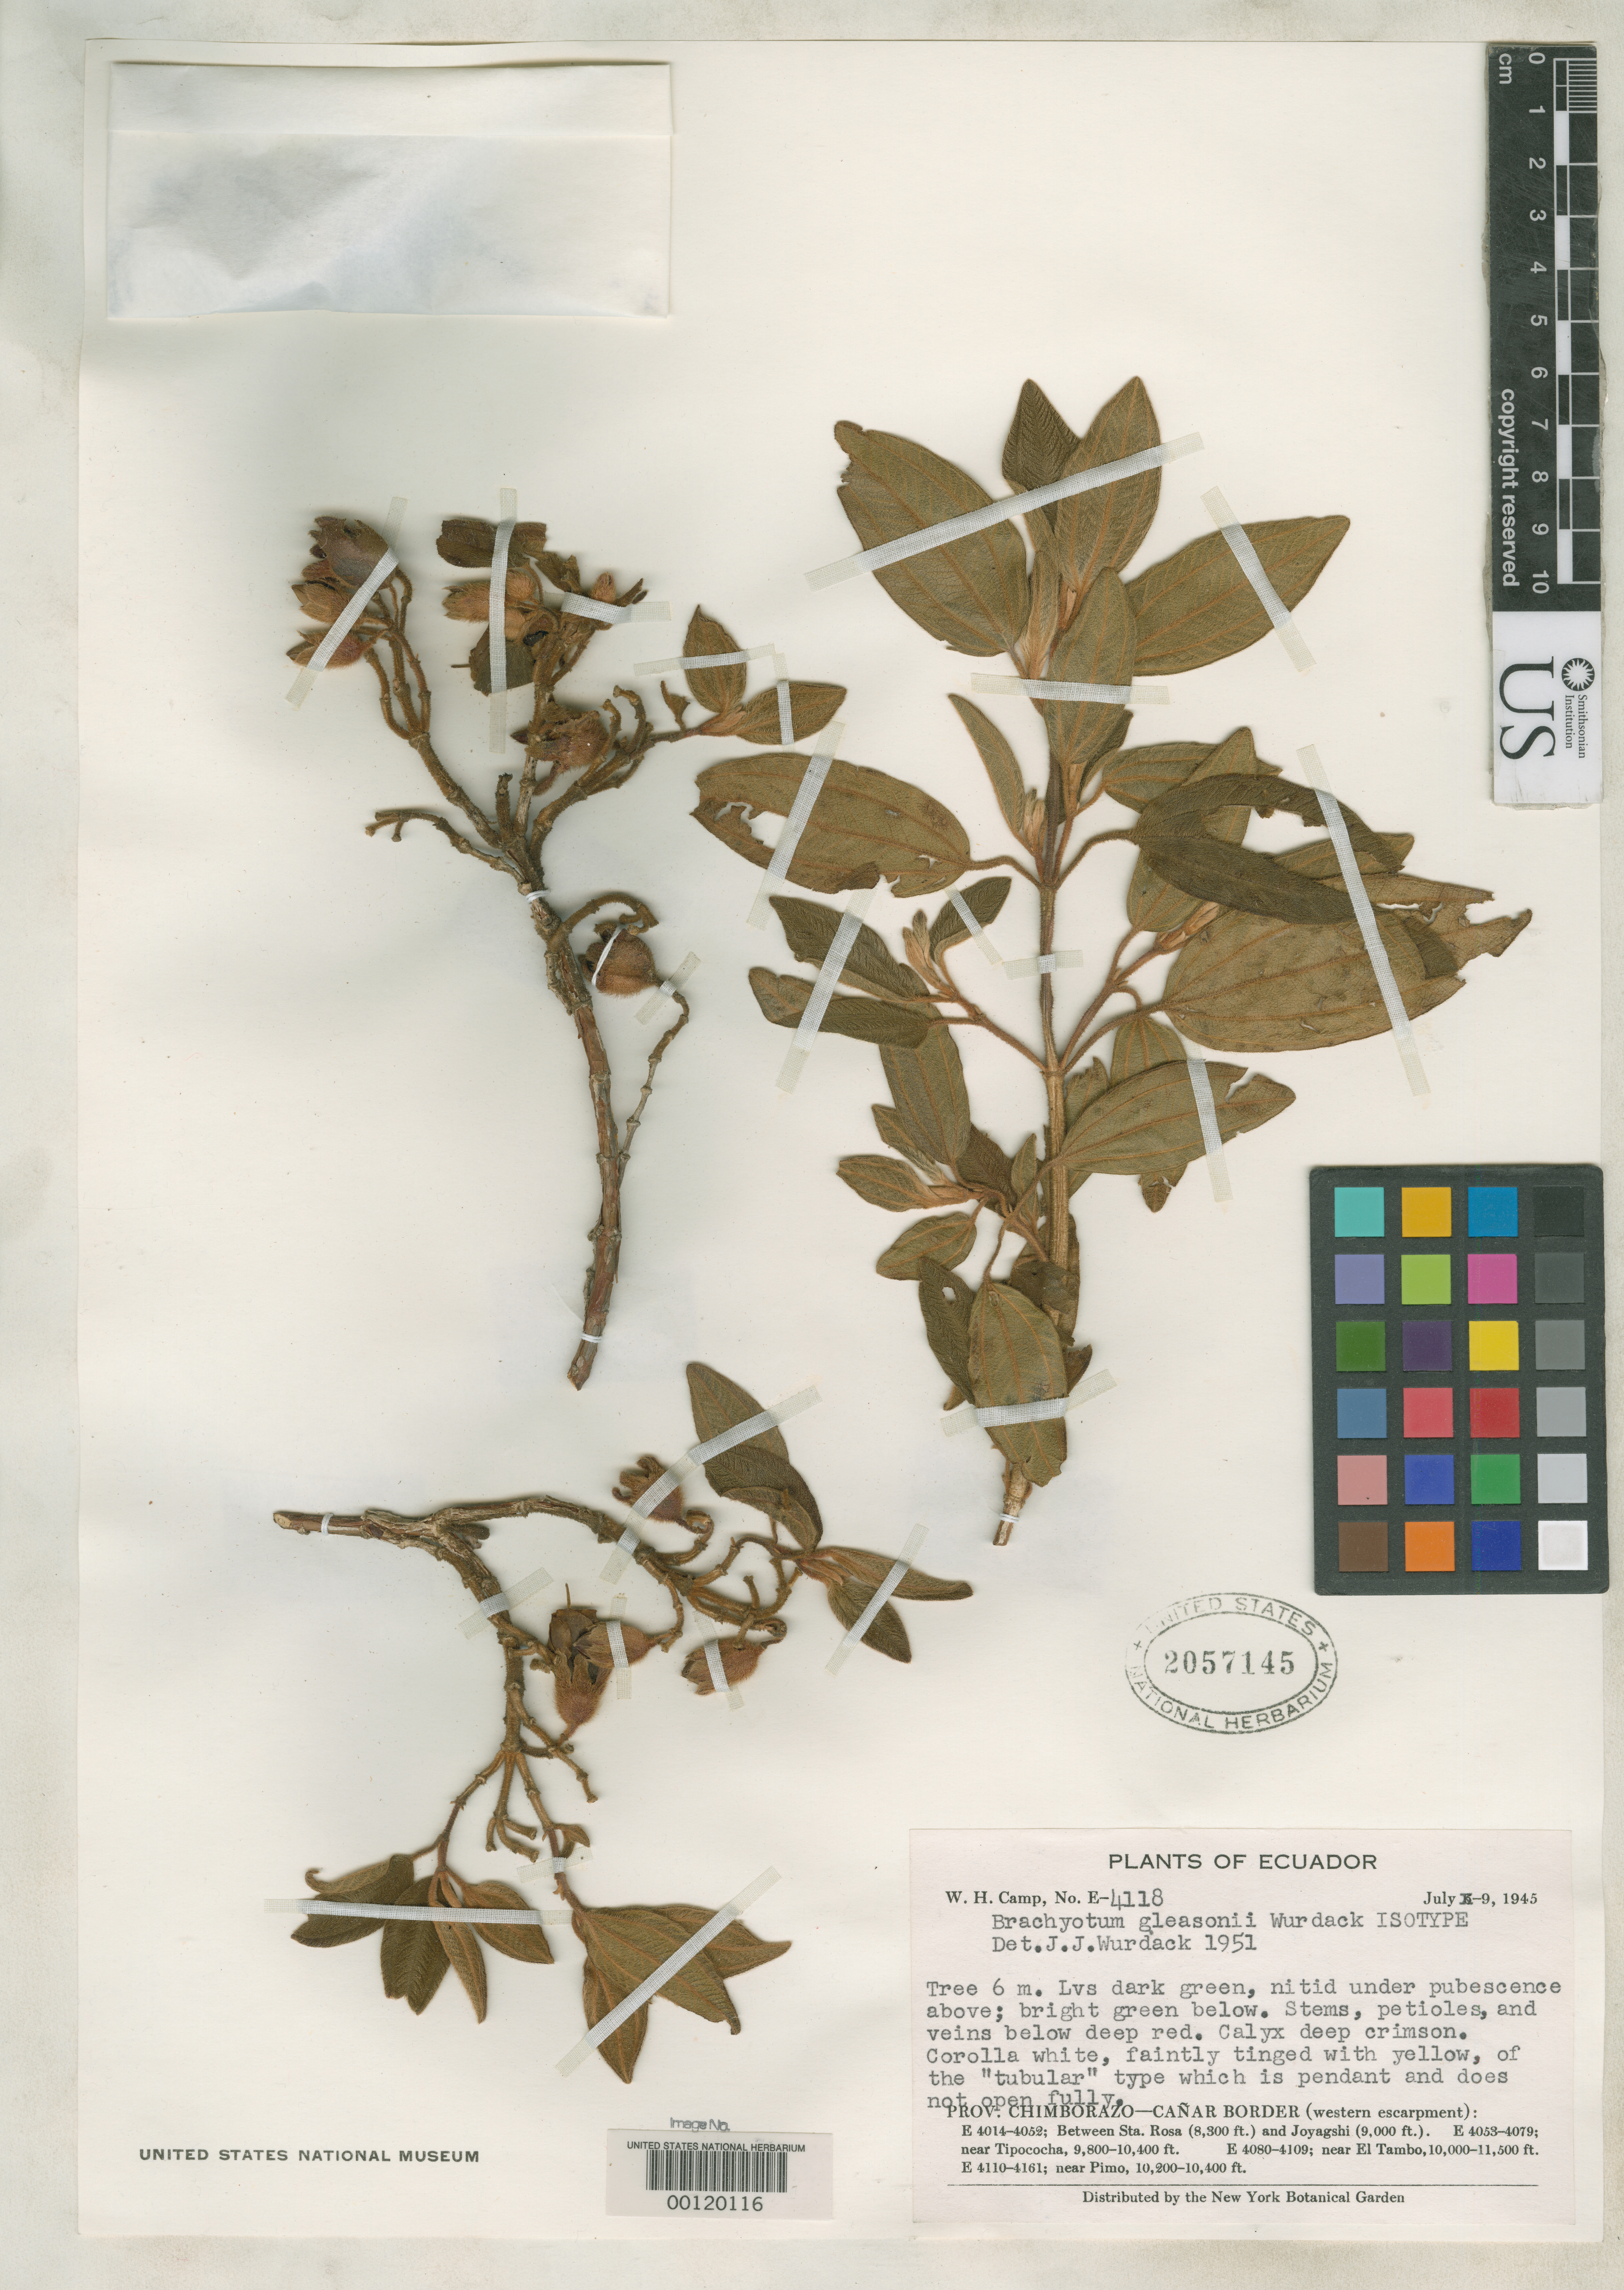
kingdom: Plantae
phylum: Tracheophyta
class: Magnoliopsida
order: Myrtales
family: Melastomataceae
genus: Brachyotum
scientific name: Brachyotum gleasonii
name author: Wurdack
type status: Isotype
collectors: W. H. Camp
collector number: E-4118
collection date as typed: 09 Jul 1945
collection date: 1945-07-09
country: Ecuador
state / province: Chimborazo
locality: Near Pimo.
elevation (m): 3109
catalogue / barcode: US 2057145